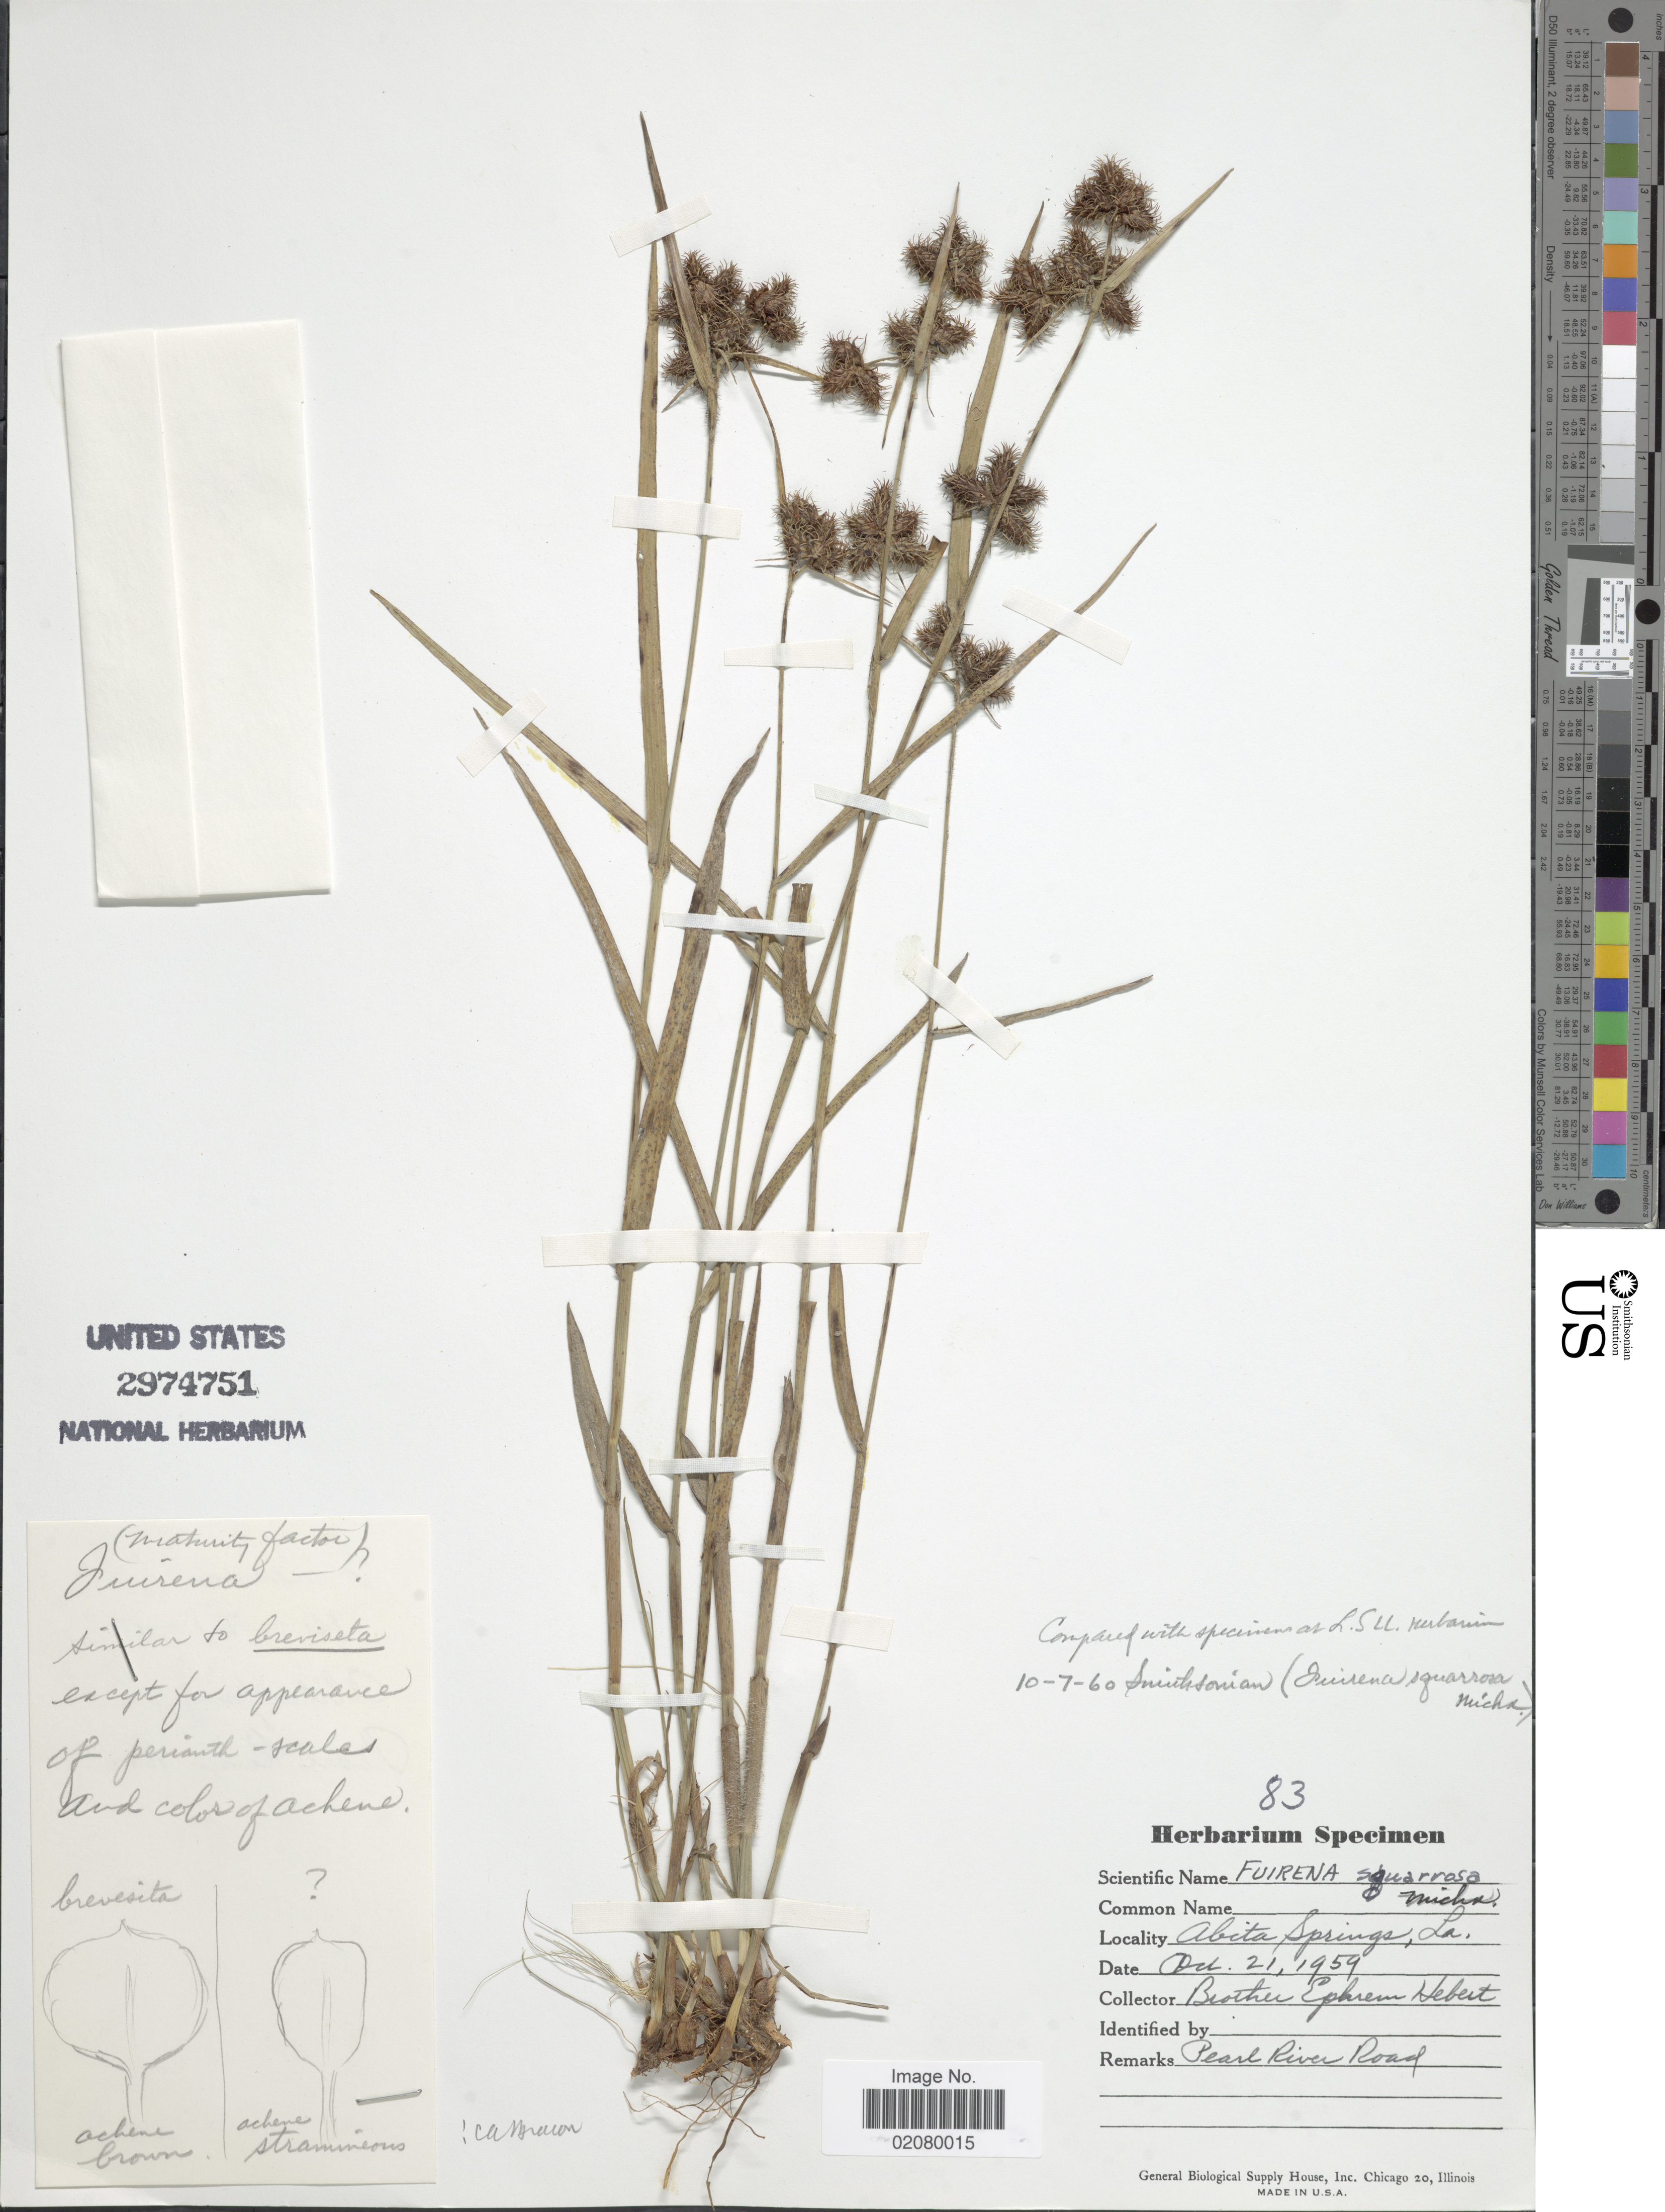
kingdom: Plantae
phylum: Tracheophyta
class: Liliopsida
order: Poales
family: Cyperaceae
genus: Fuirena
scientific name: Fuirena squarrosa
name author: Michx.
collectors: E. Hebert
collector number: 83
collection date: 1959-10-21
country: United States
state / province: Louisiana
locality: Abita Springs. Pearl River Road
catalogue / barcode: US 2974751